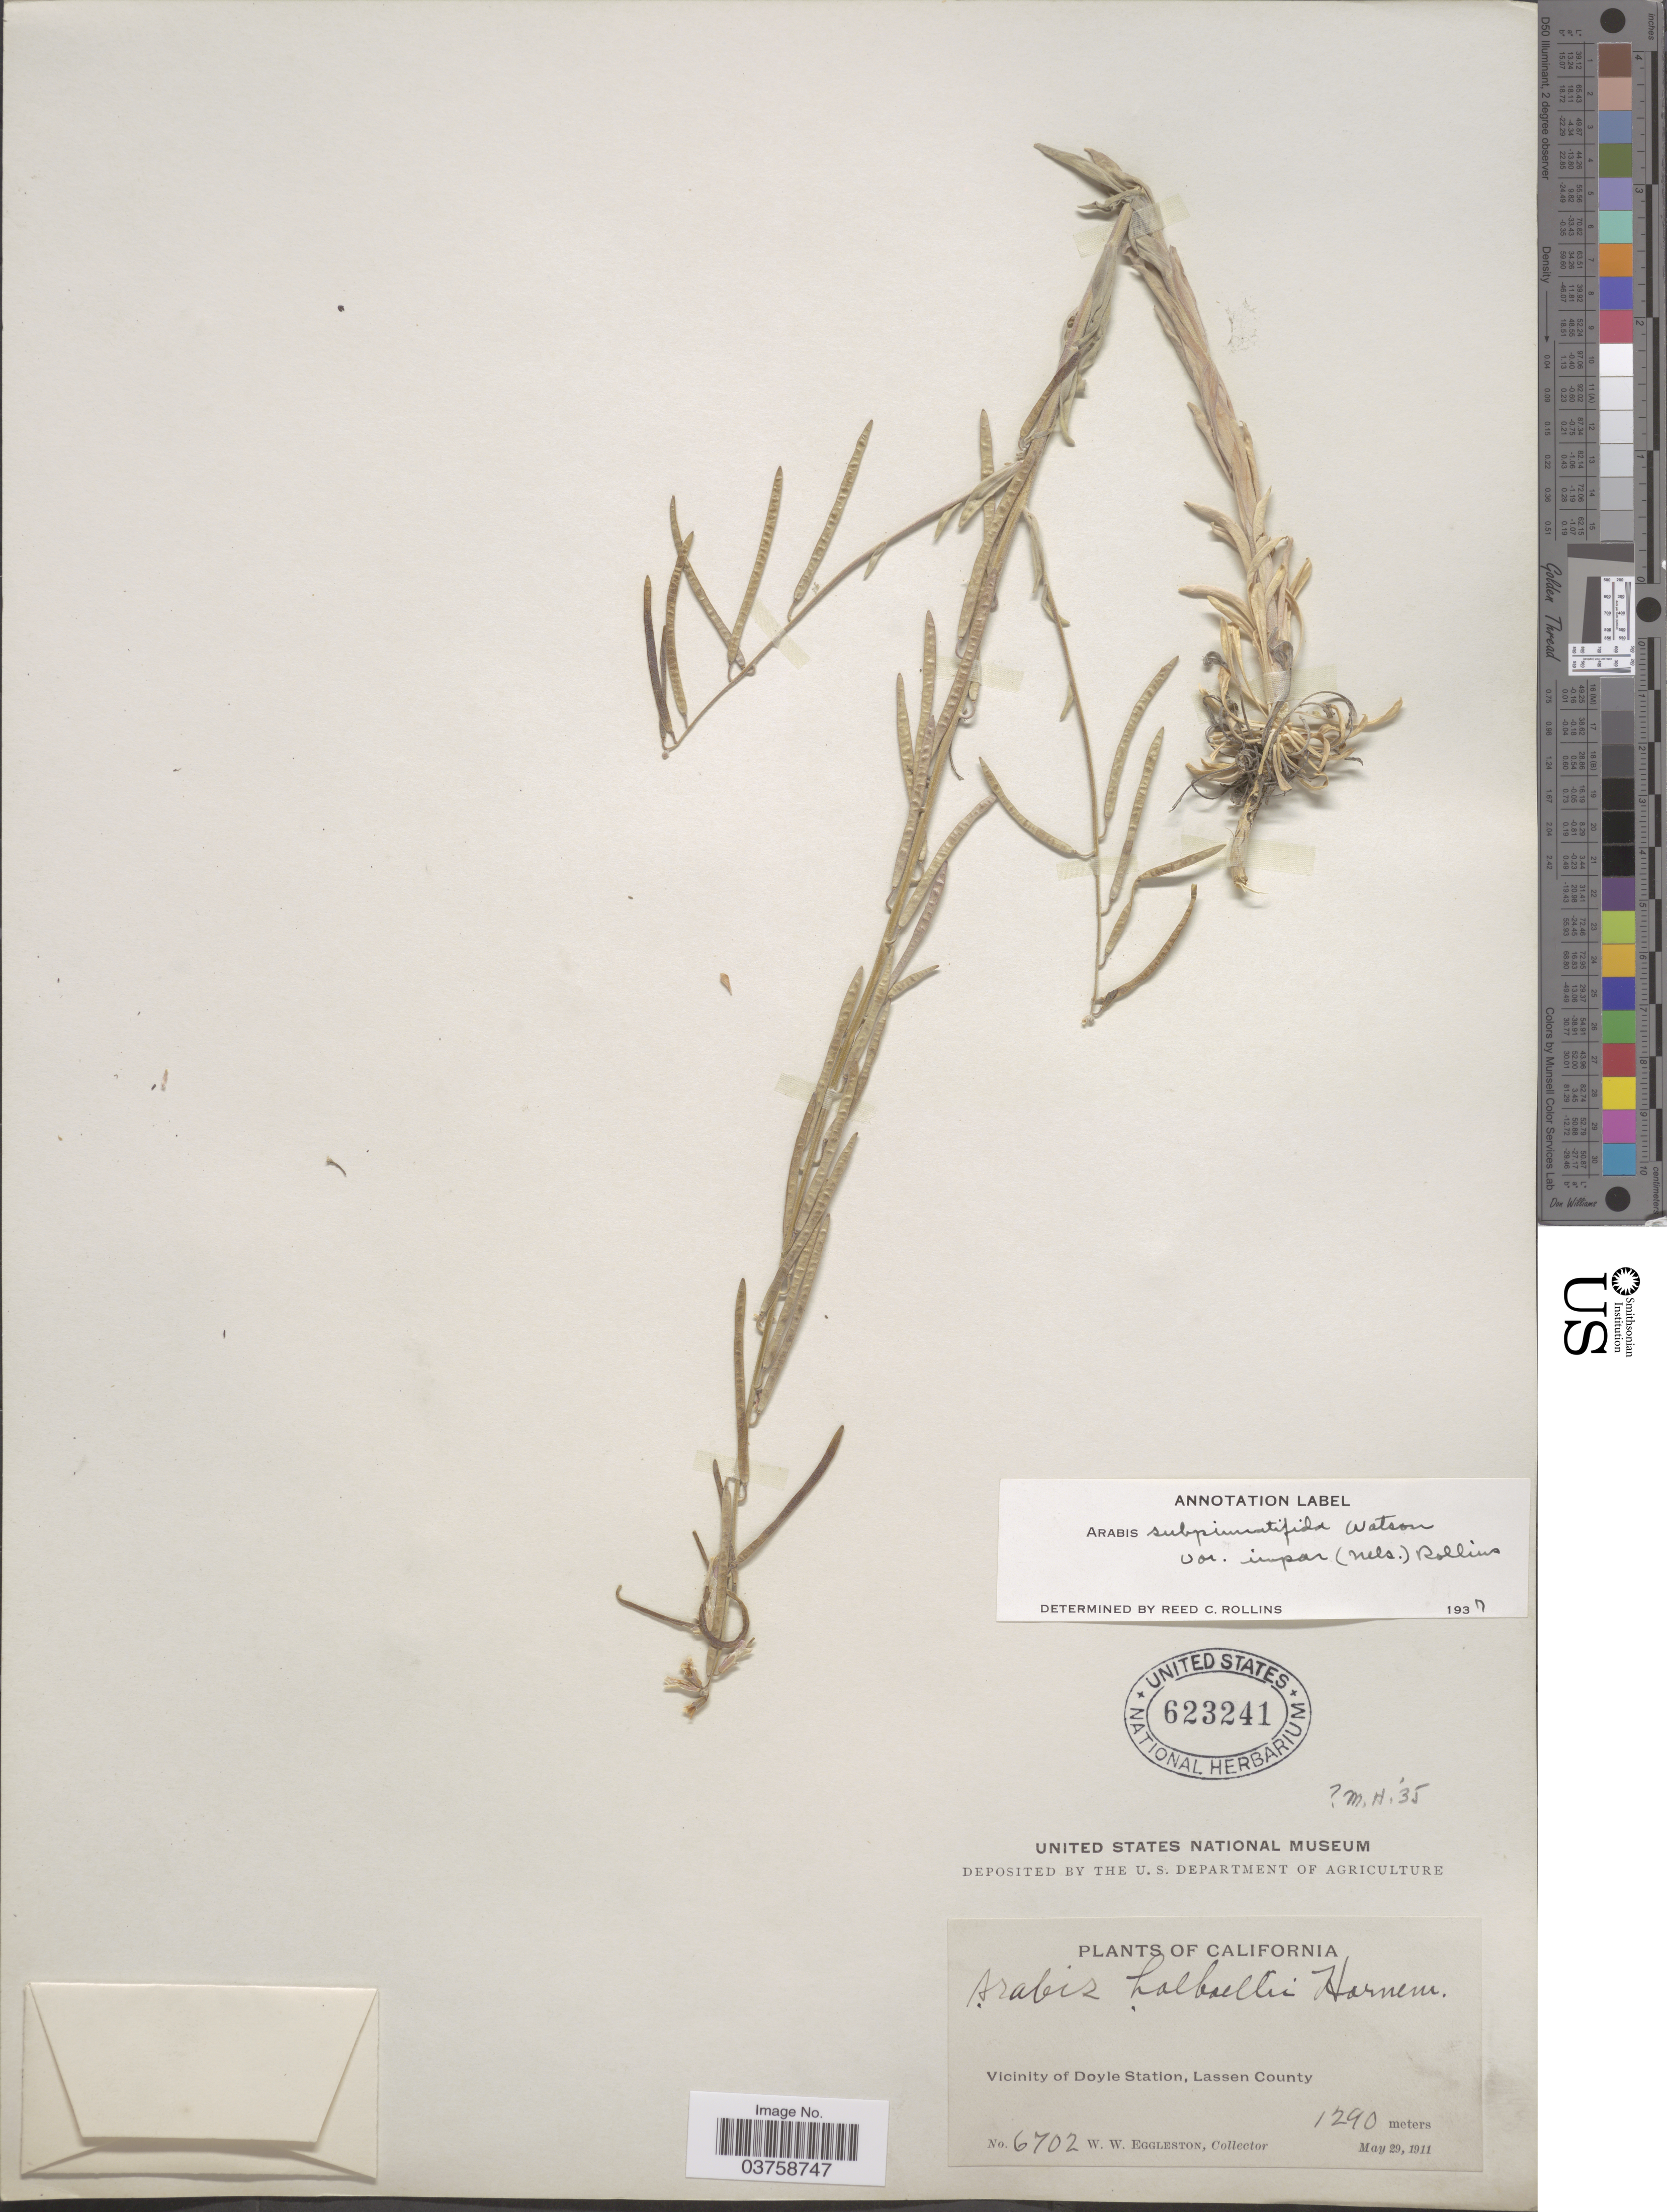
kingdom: Plantae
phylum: Tracheophyta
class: Magnoliopsida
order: Brassicales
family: Brassicaceae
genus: Arabis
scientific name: Arabis puberula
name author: Nutt.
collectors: W. W. Eggleston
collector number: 6702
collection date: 1911-05-20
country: United States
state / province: California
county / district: Lassen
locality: Vicinity of Doyle Station, Lassen County.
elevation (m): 1290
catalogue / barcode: US 623241